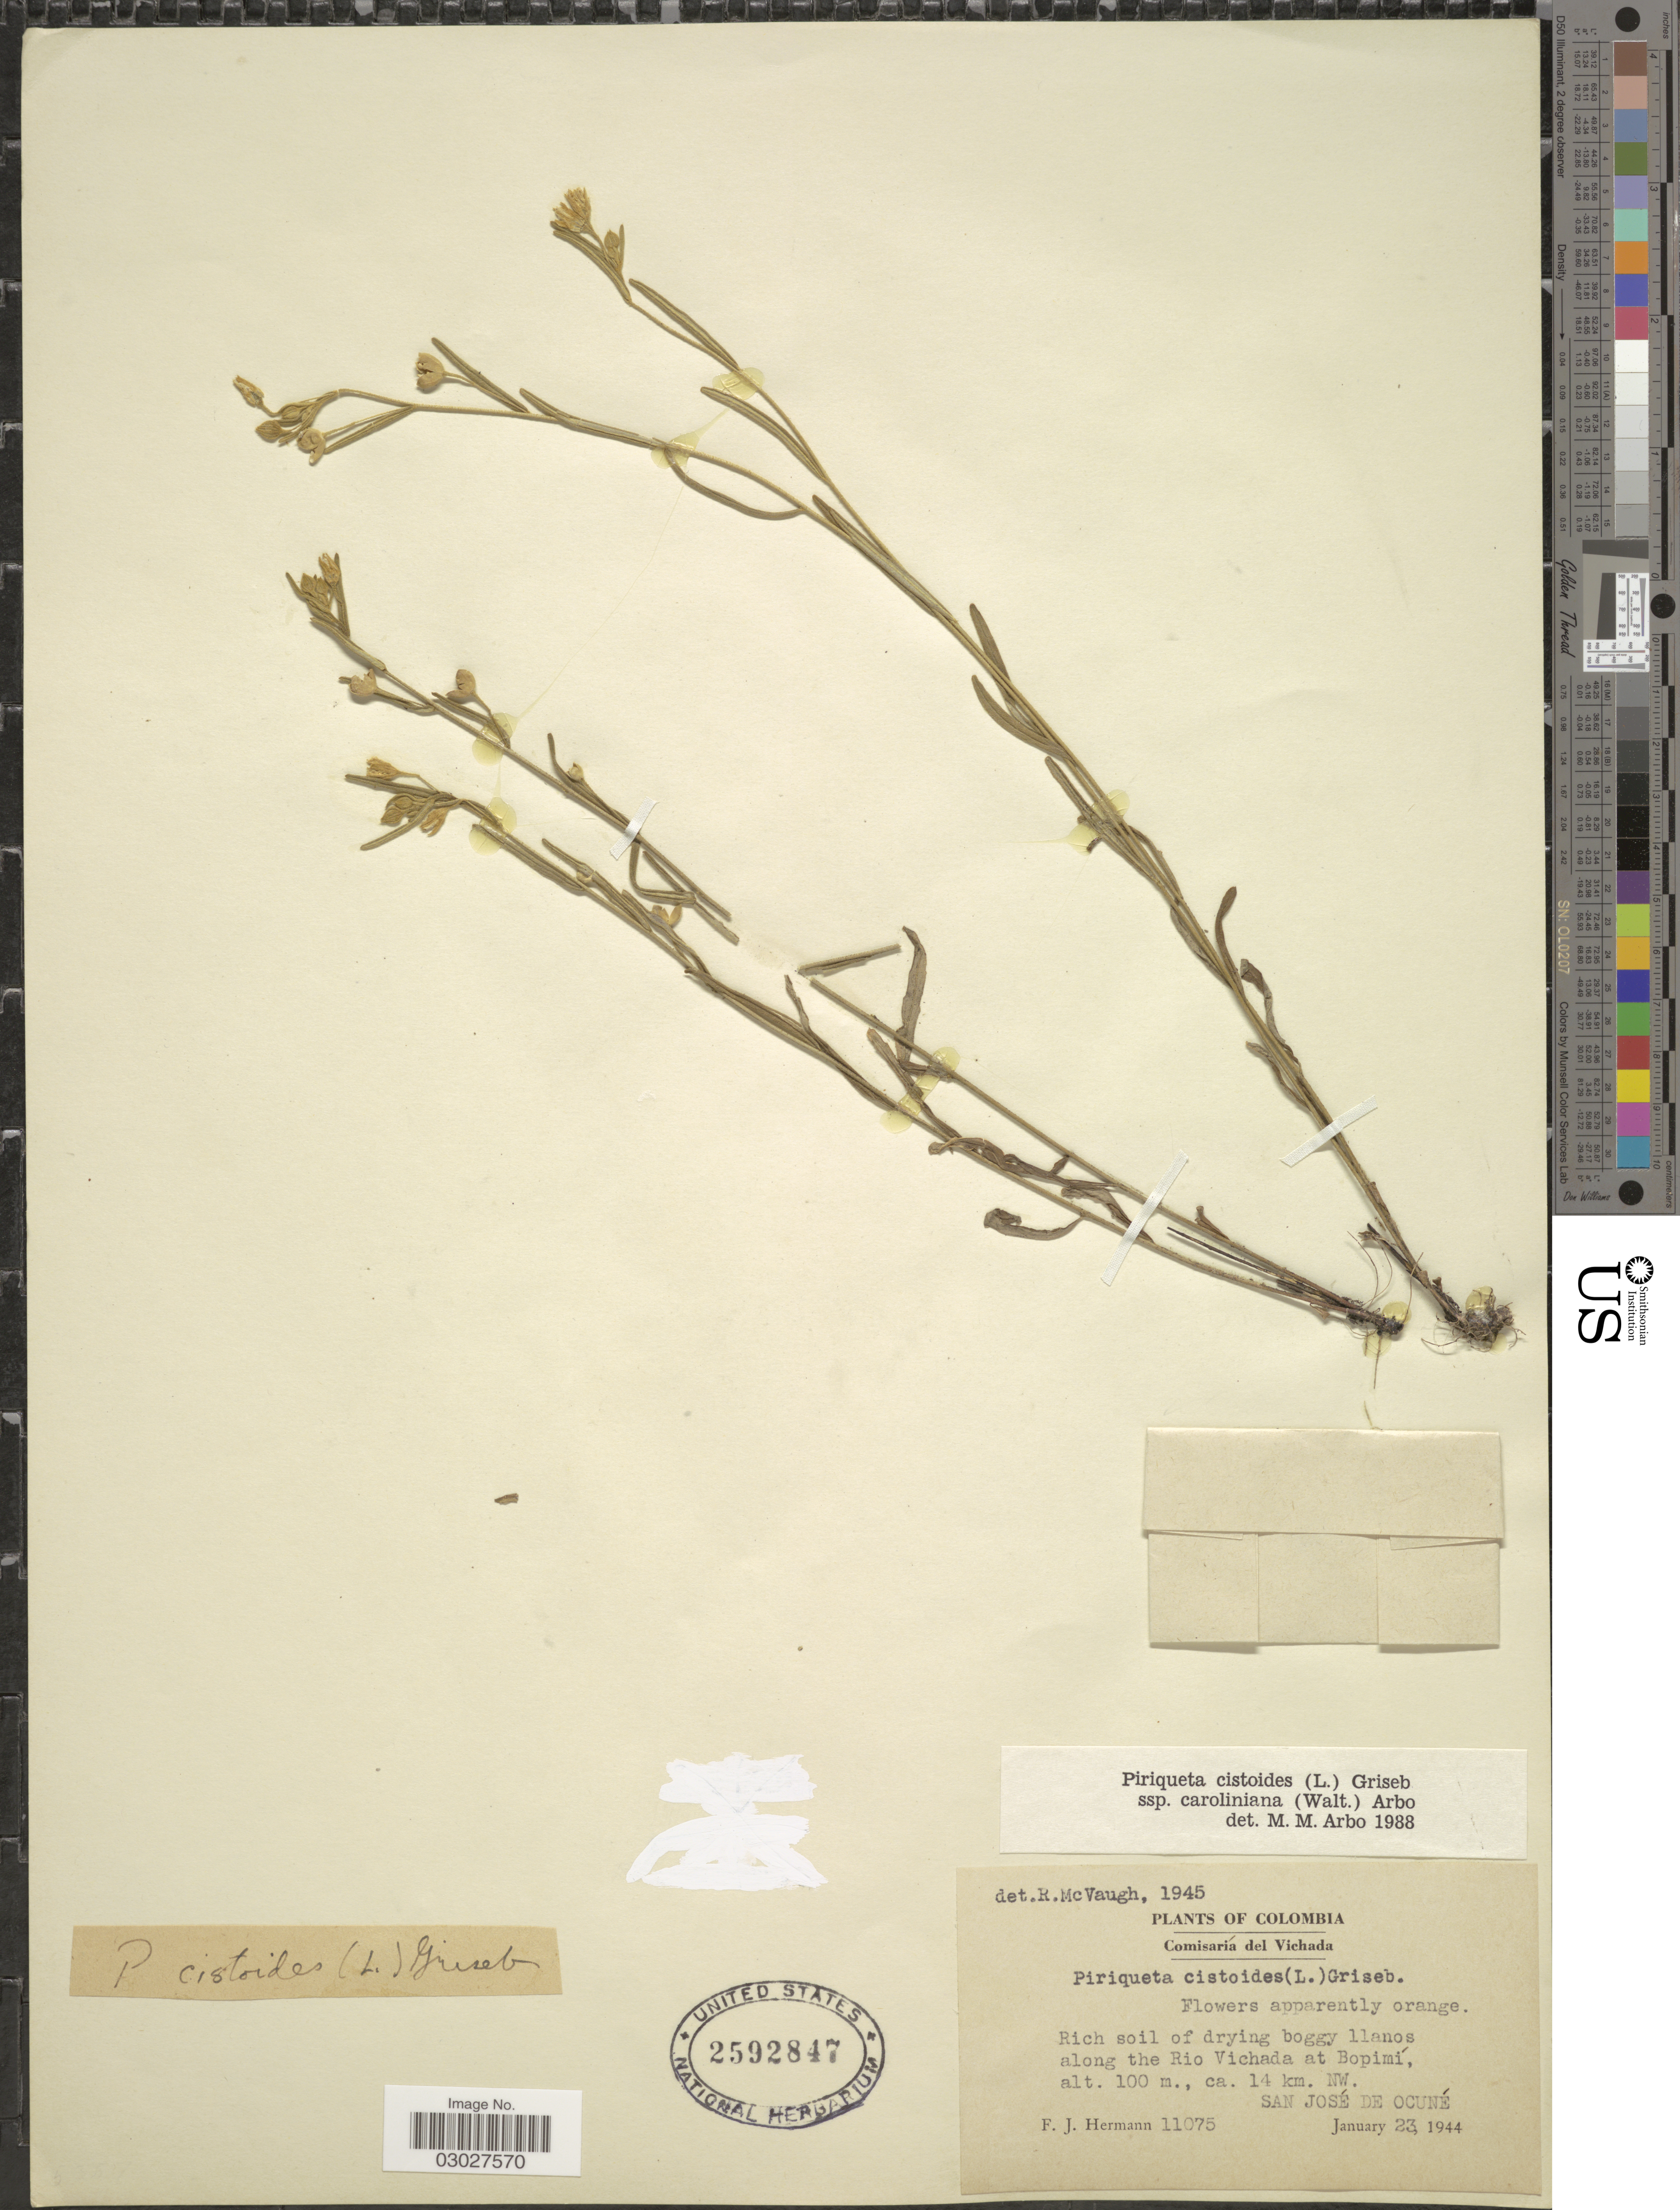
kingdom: Plantae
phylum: Tracheophyta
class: Magnoliopsida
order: Malpighiales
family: Turneraceae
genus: Piriqueta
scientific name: Piriqueta cistoides subsp. caroliniana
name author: (Walter) Arbo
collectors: F. J. Hermann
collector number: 11075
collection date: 1944-01-23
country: Colombia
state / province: Vichada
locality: Comisaria del Vichada. Rich soil of drying boggy llanos along the Rio Vichada, ca. 14 km. NW. San José de Ocuné.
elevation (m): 100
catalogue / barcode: US 2592847